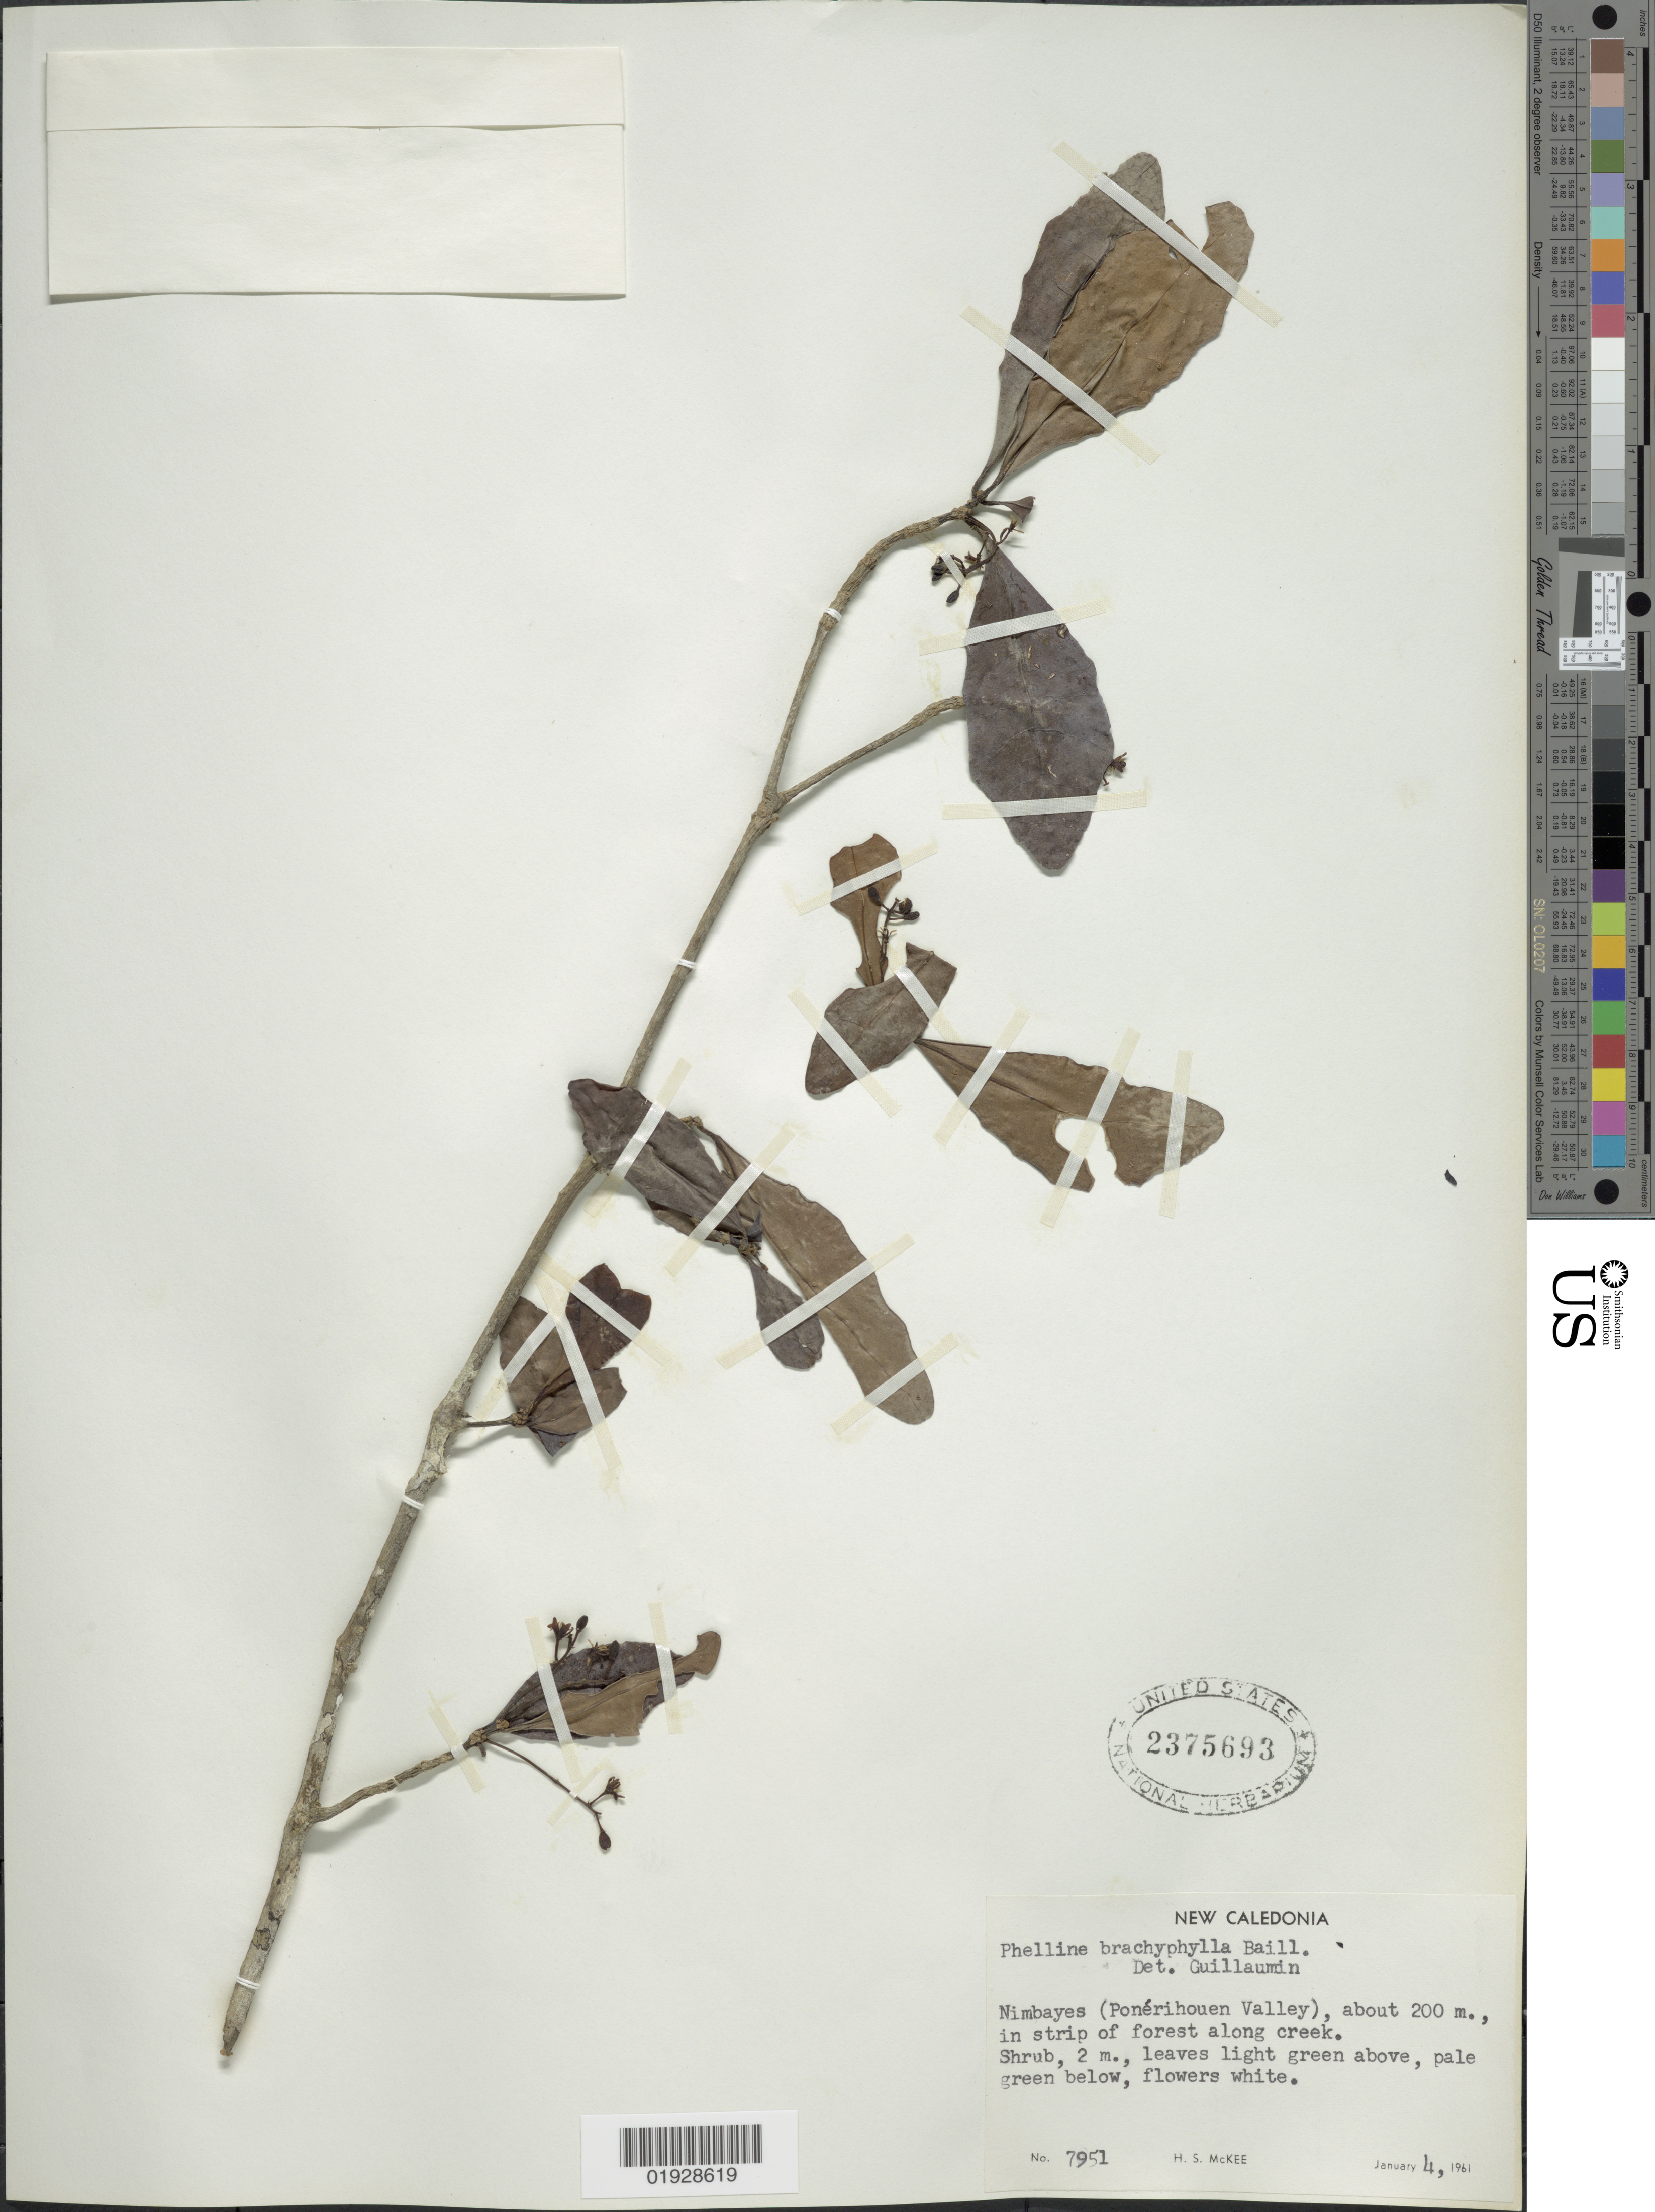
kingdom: Plantae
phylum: Tracheophyta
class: Magnoliopsida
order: Asterales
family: Phellinaceae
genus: Phelline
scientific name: Phelline brachyphylla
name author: Baill.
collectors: H. S. McKee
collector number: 7951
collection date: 1961-01-04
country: New Caledonia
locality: Nimbayes (Ponérihouen Valley).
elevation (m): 200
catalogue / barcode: US 2375693